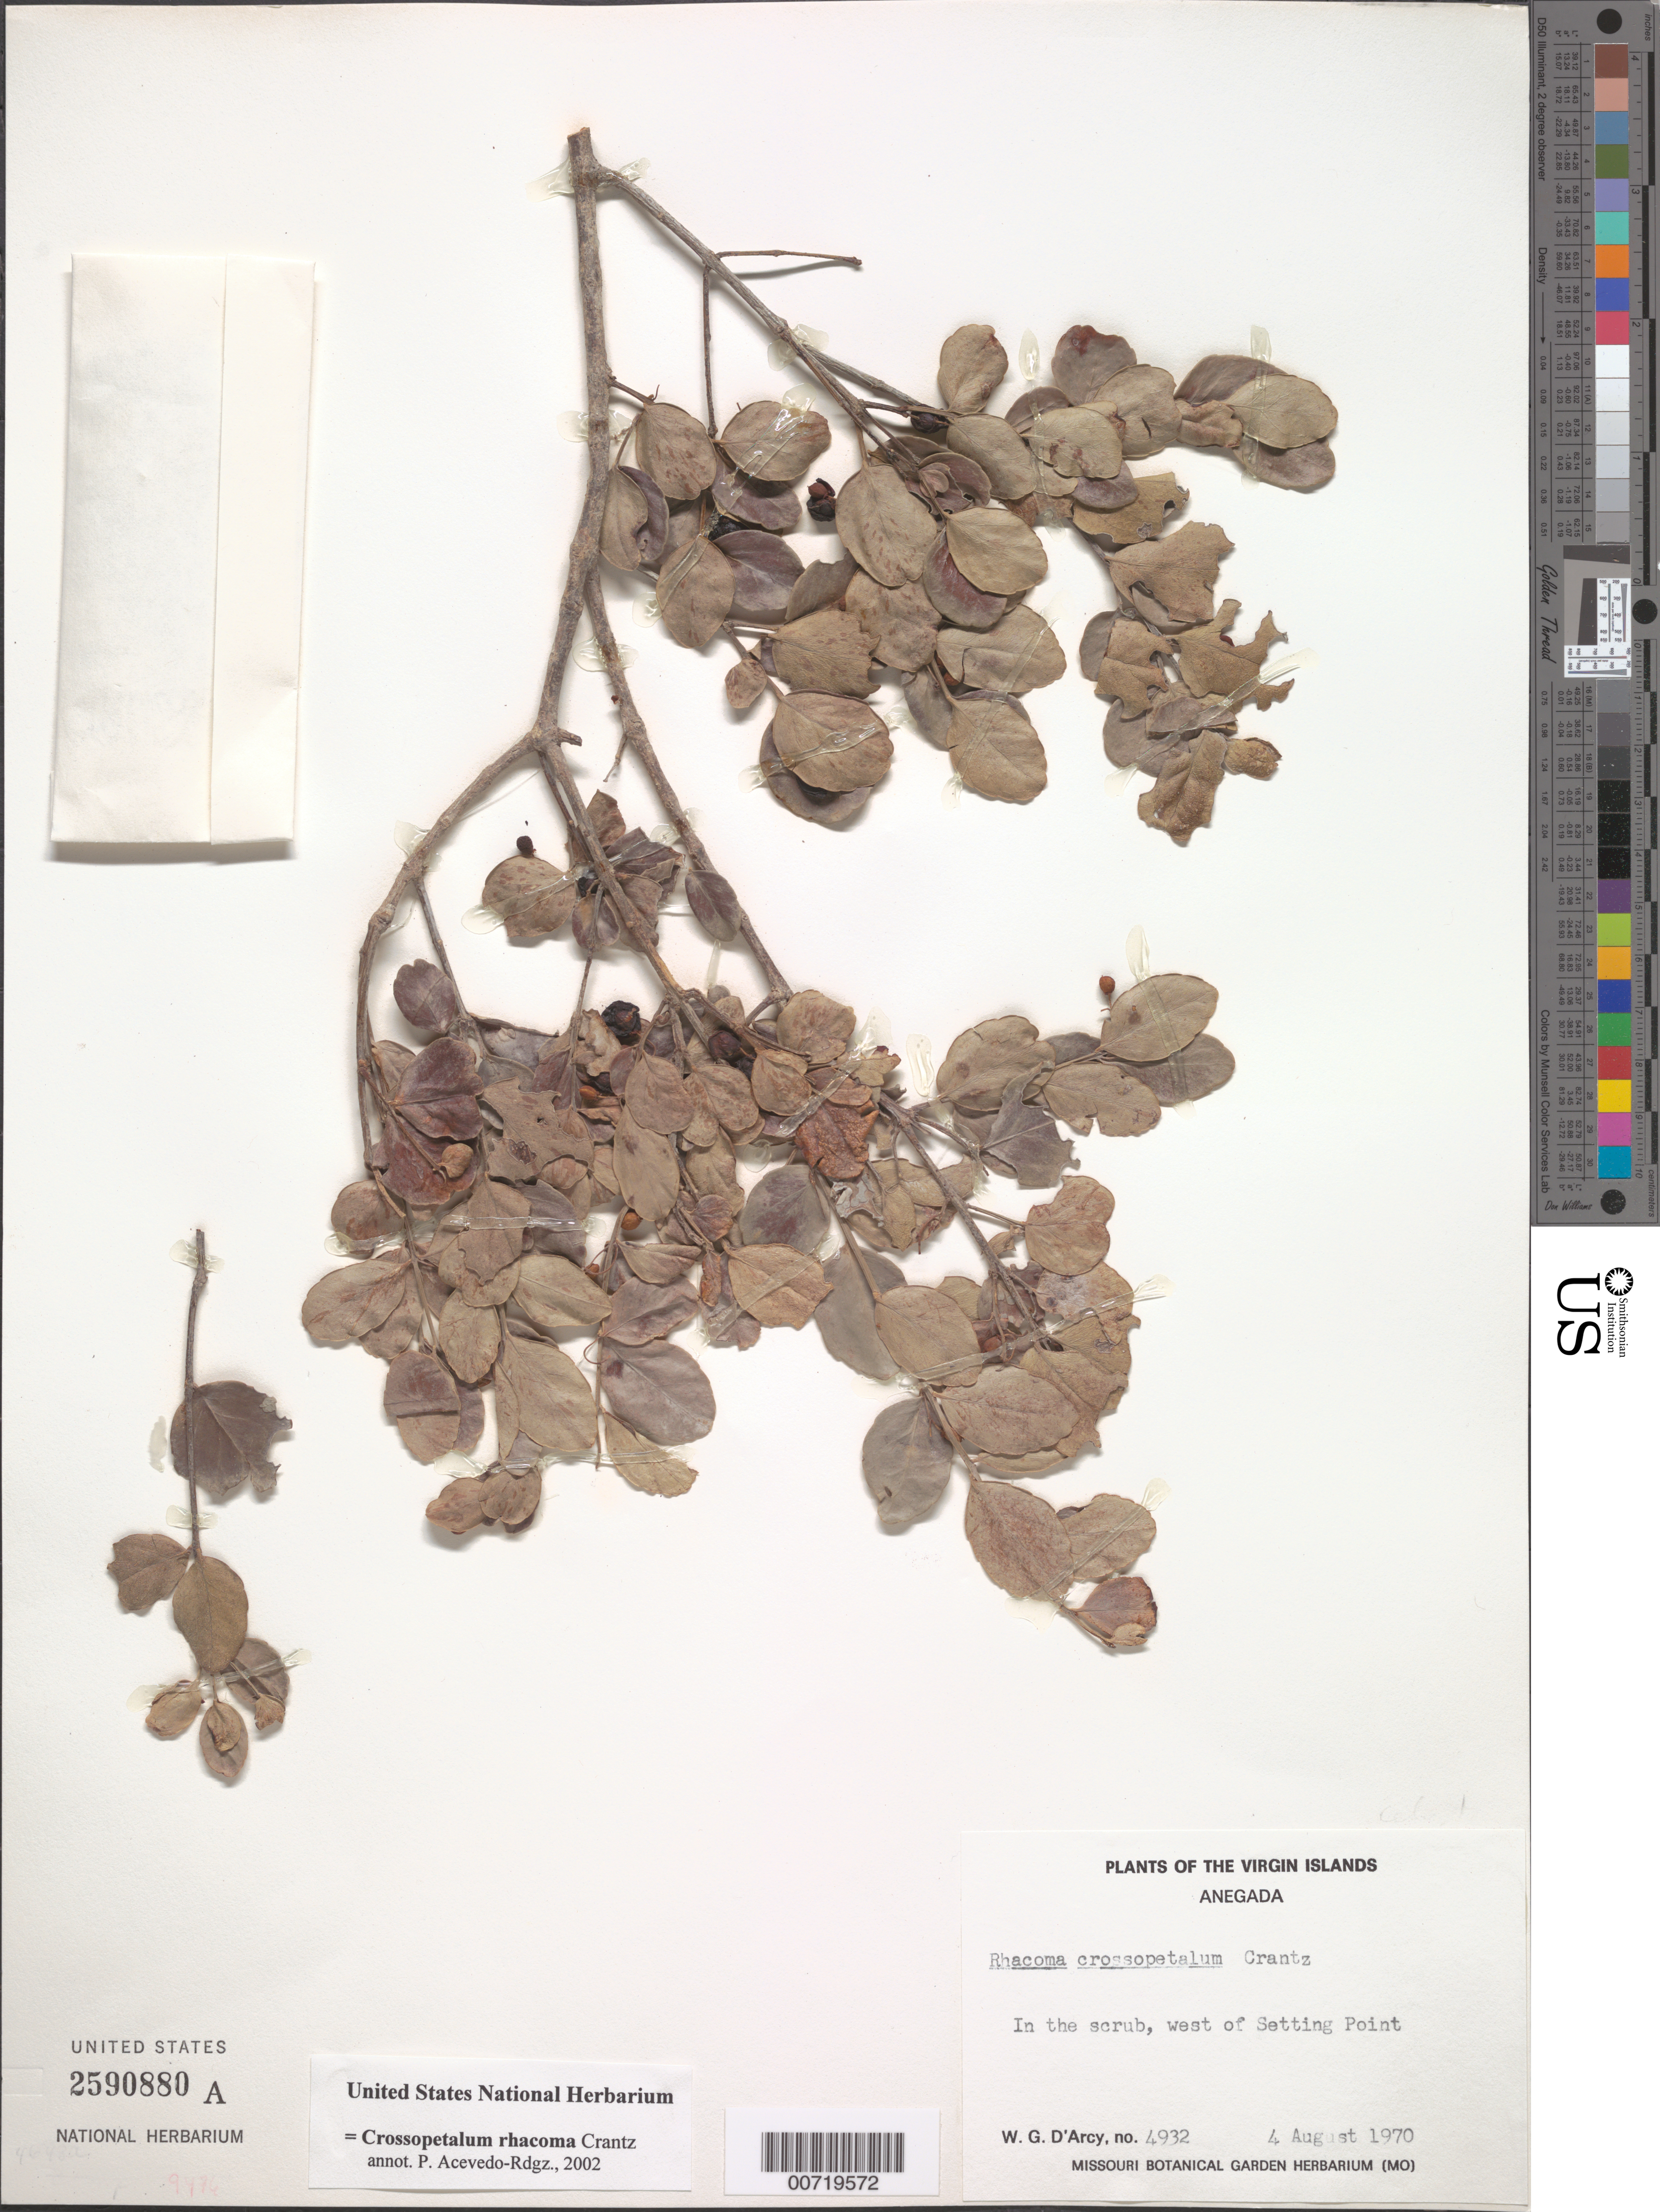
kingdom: Plantae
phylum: Tracheophyta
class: Magnoliopsida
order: Celastrales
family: Celastraceae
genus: Crossopetalum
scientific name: Crossopetalum rhacoma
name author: Crantz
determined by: Acevedo-Rodríguez, P., (BOT), Smithsonian Institution - National Museum of Natural History (UNITED STATES)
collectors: W. G. D'Arcy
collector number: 4932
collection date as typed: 04 Aug 1970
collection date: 1970-08-04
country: British Virgin Islands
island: Anegada I.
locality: Setting Point, W of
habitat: Scrub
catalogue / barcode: US 2590880A